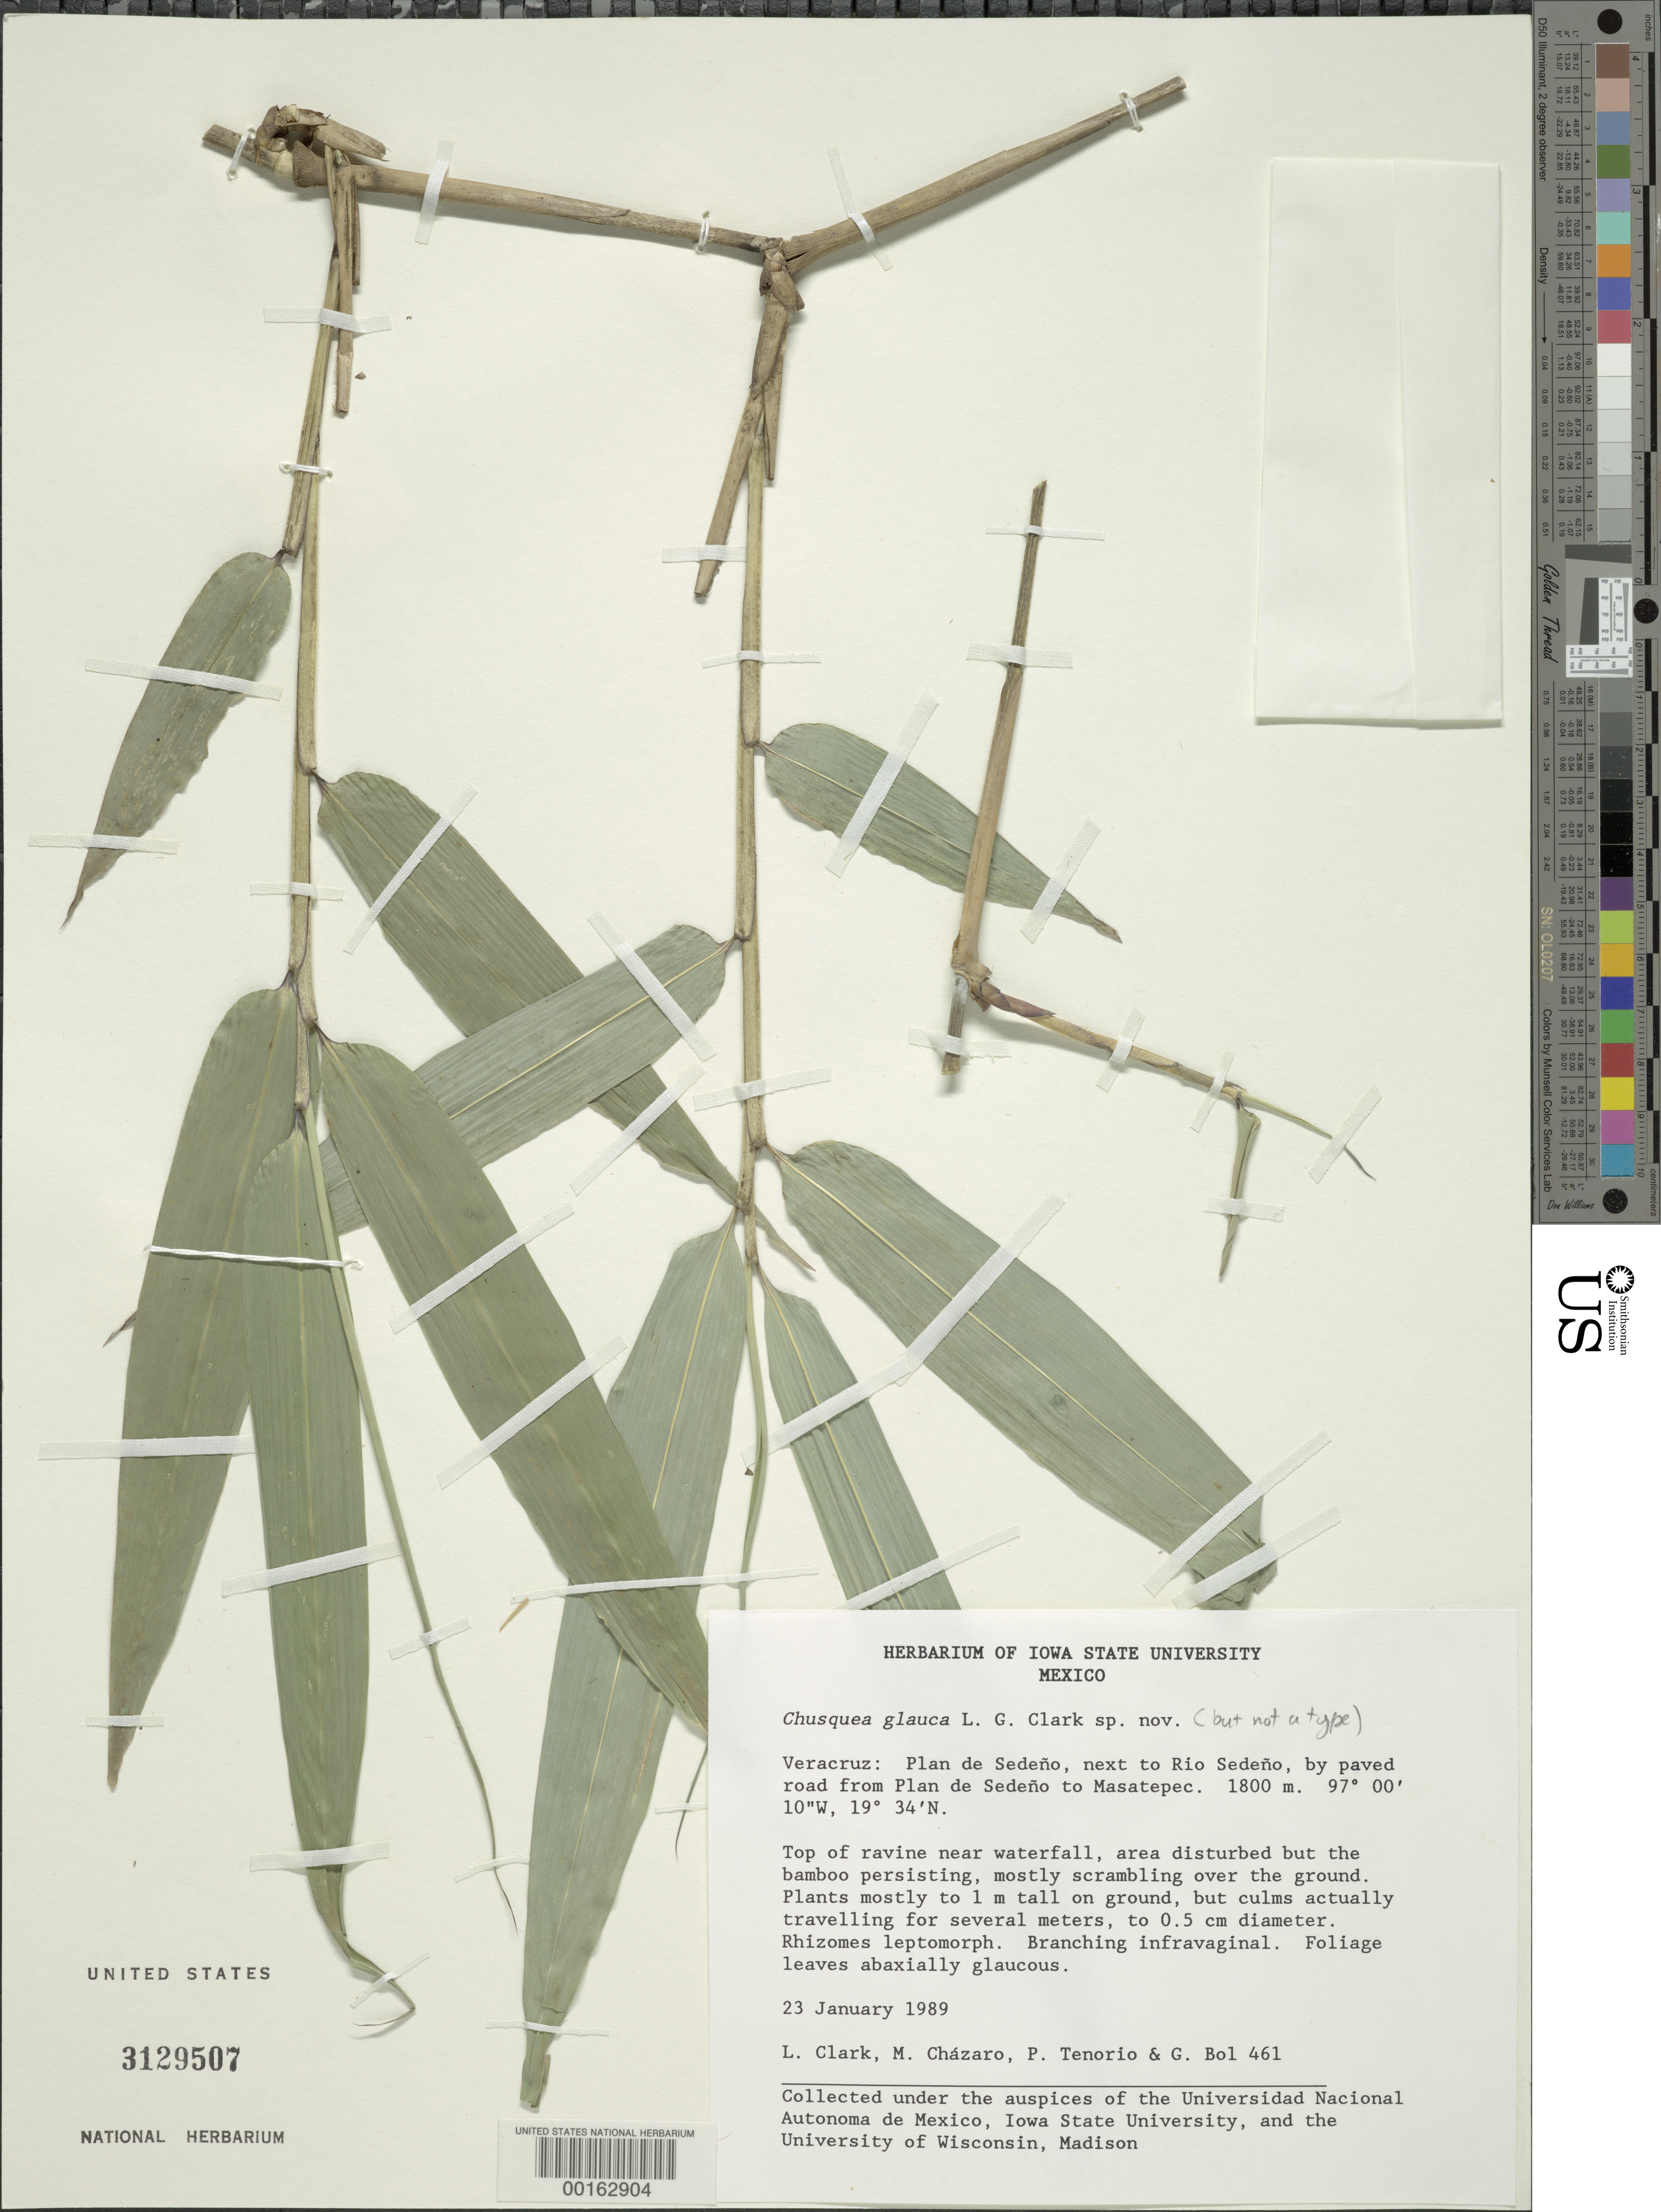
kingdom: Plantae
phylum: Tracheophyta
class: Liliopsida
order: Poales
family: Poaceae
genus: Chusquea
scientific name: Chusquea glauca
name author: L.G. Clark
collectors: L. G. Clark, M. de J. Cházaro Basáñoez, P. Tenorio L. & G. Bol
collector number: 461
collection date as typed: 23 Jan 1989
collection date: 1989-01-23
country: Mexico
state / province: Veracruz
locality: Road from plan de sedeno to masatepec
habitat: Top of ravine near waterfall, area disturbed but the bamboo persisting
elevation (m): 1800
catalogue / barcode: US 3129507